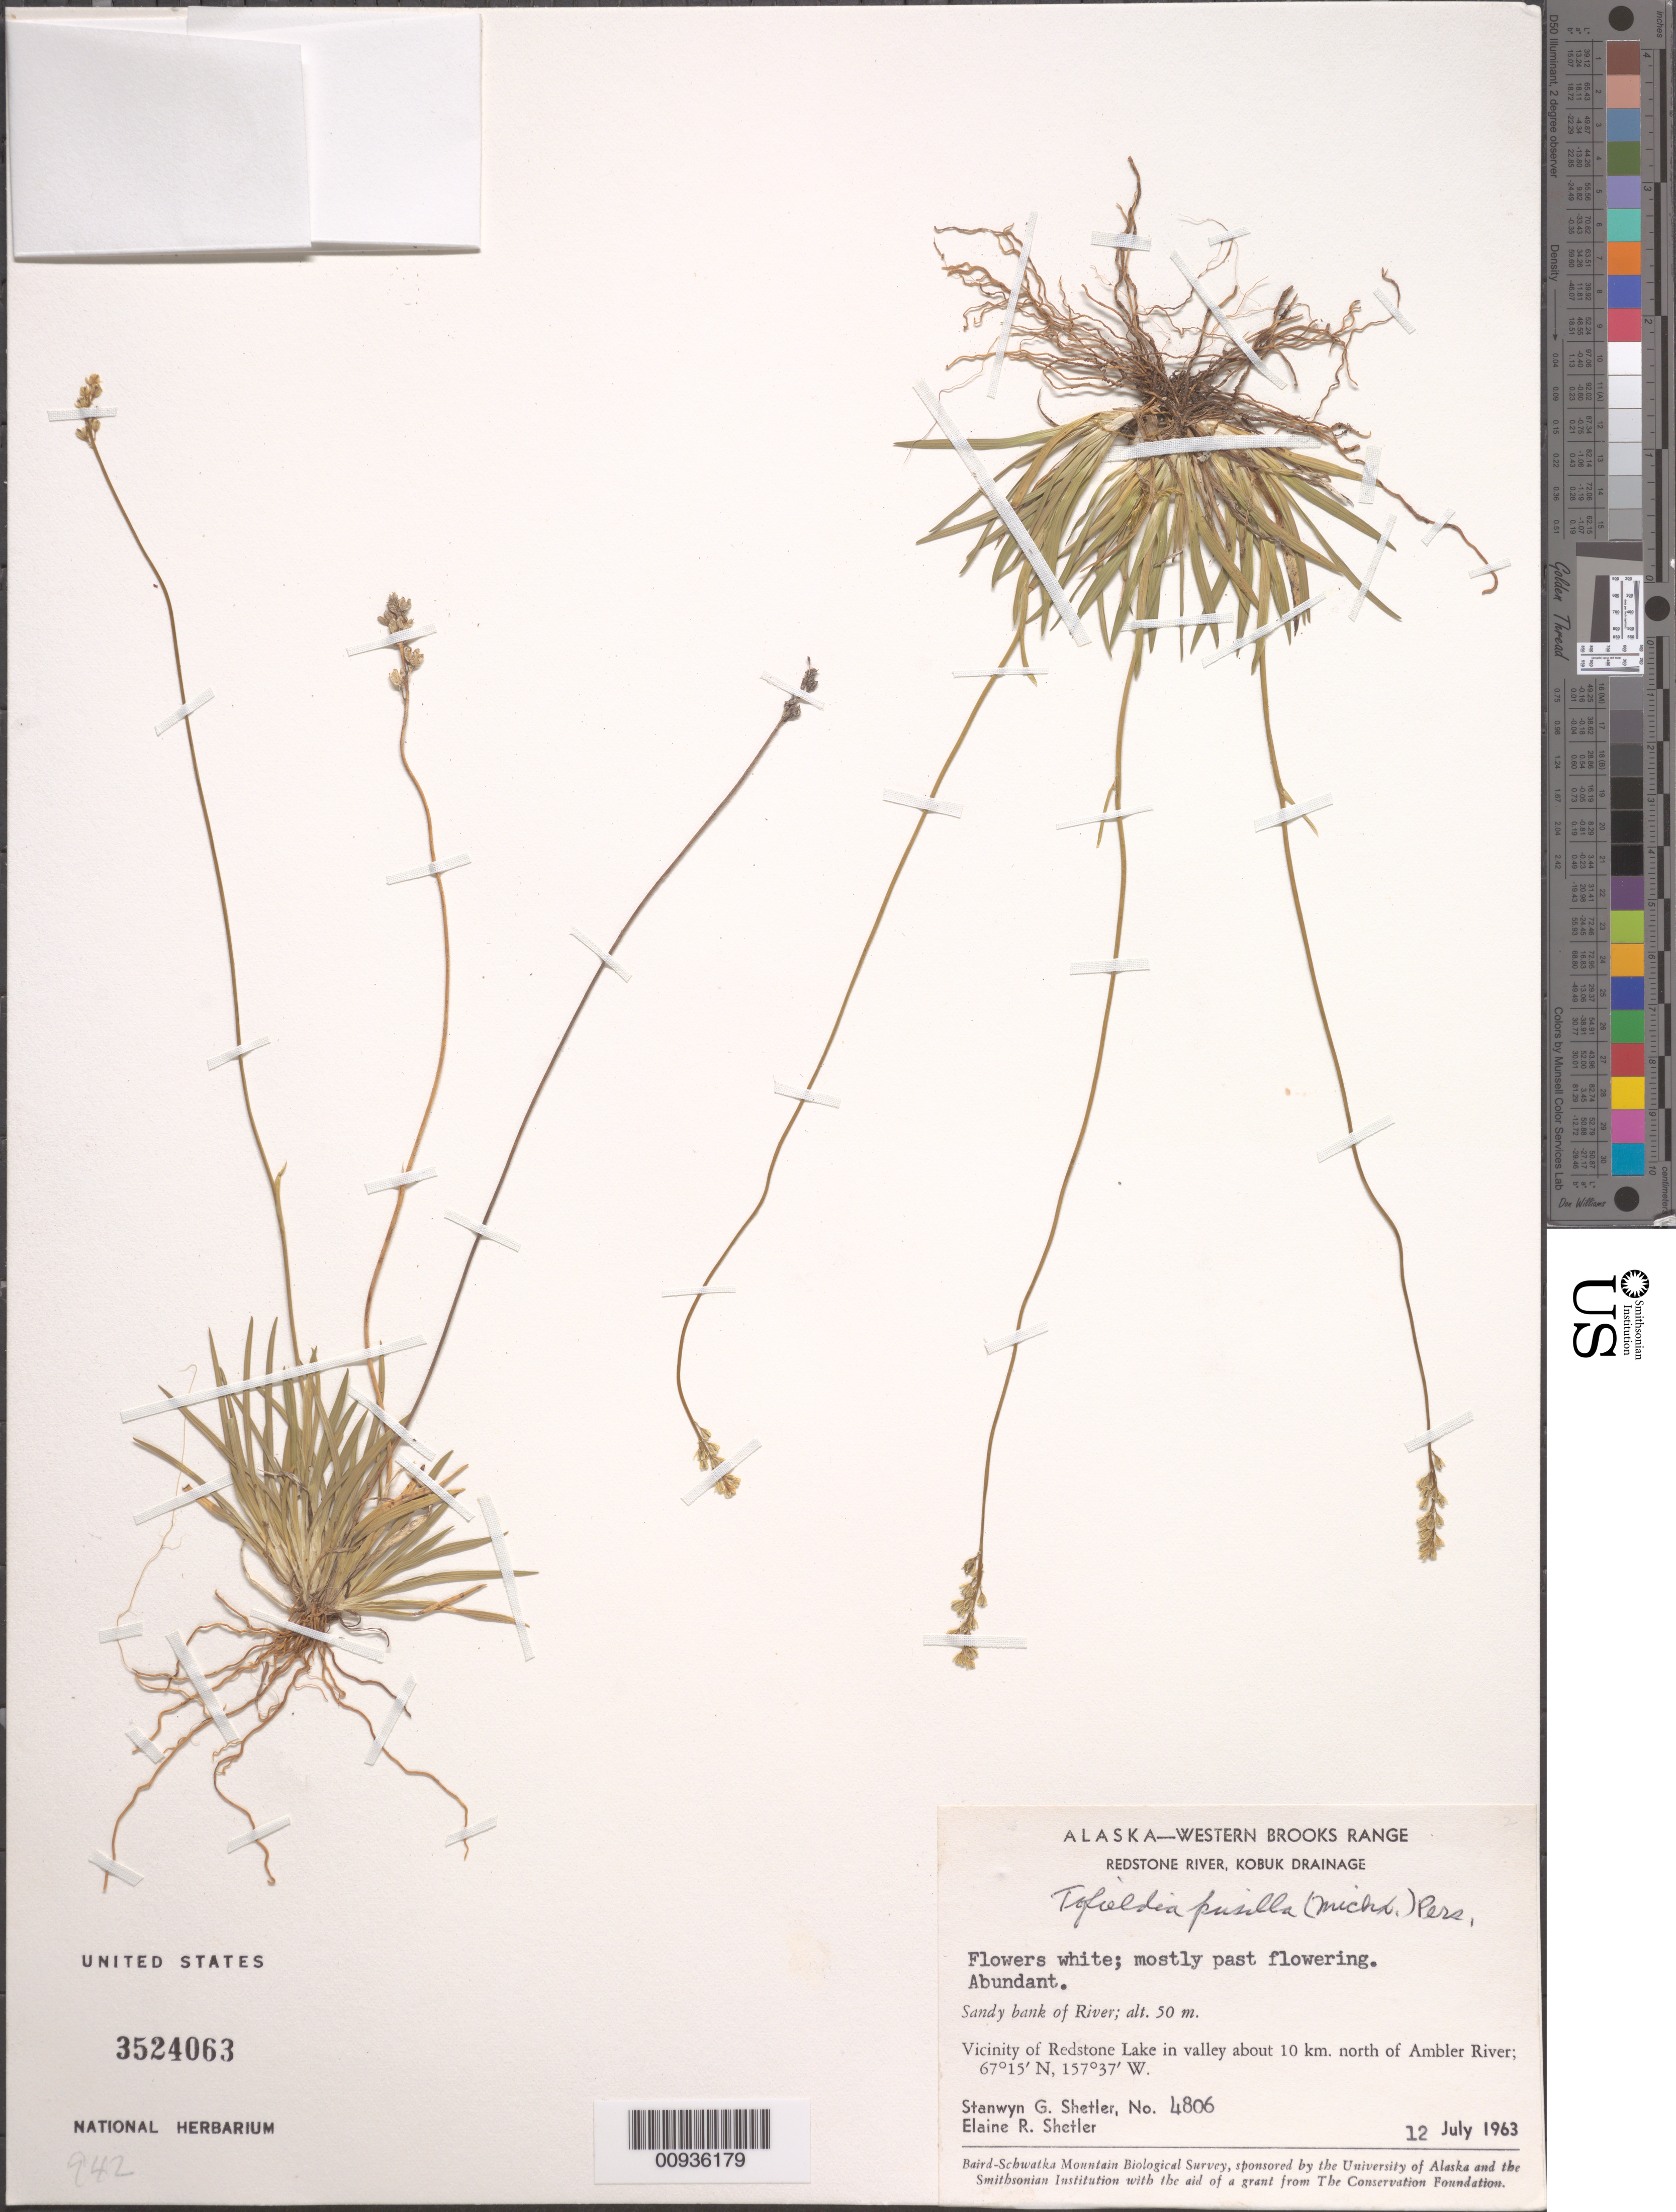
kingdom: Plantae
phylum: Tracheophyta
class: Liliopsida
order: Alismatales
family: Tofieldiaceae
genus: Tofieldia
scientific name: Tofieldia pusilla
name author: (Michx.) Pers.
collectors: S. Shetler & E. R. Shetler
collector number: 4806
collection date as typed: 12 Jul 1963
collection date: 1963-07-12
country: United States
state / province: Alaska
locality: Vicinity of Redstone Lake in valley about 10 km. north of Ambler River. Western Brooks Range, Redstone River, Kobuk Drainage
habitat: Sandy bank of River.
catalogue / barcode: US 3524063